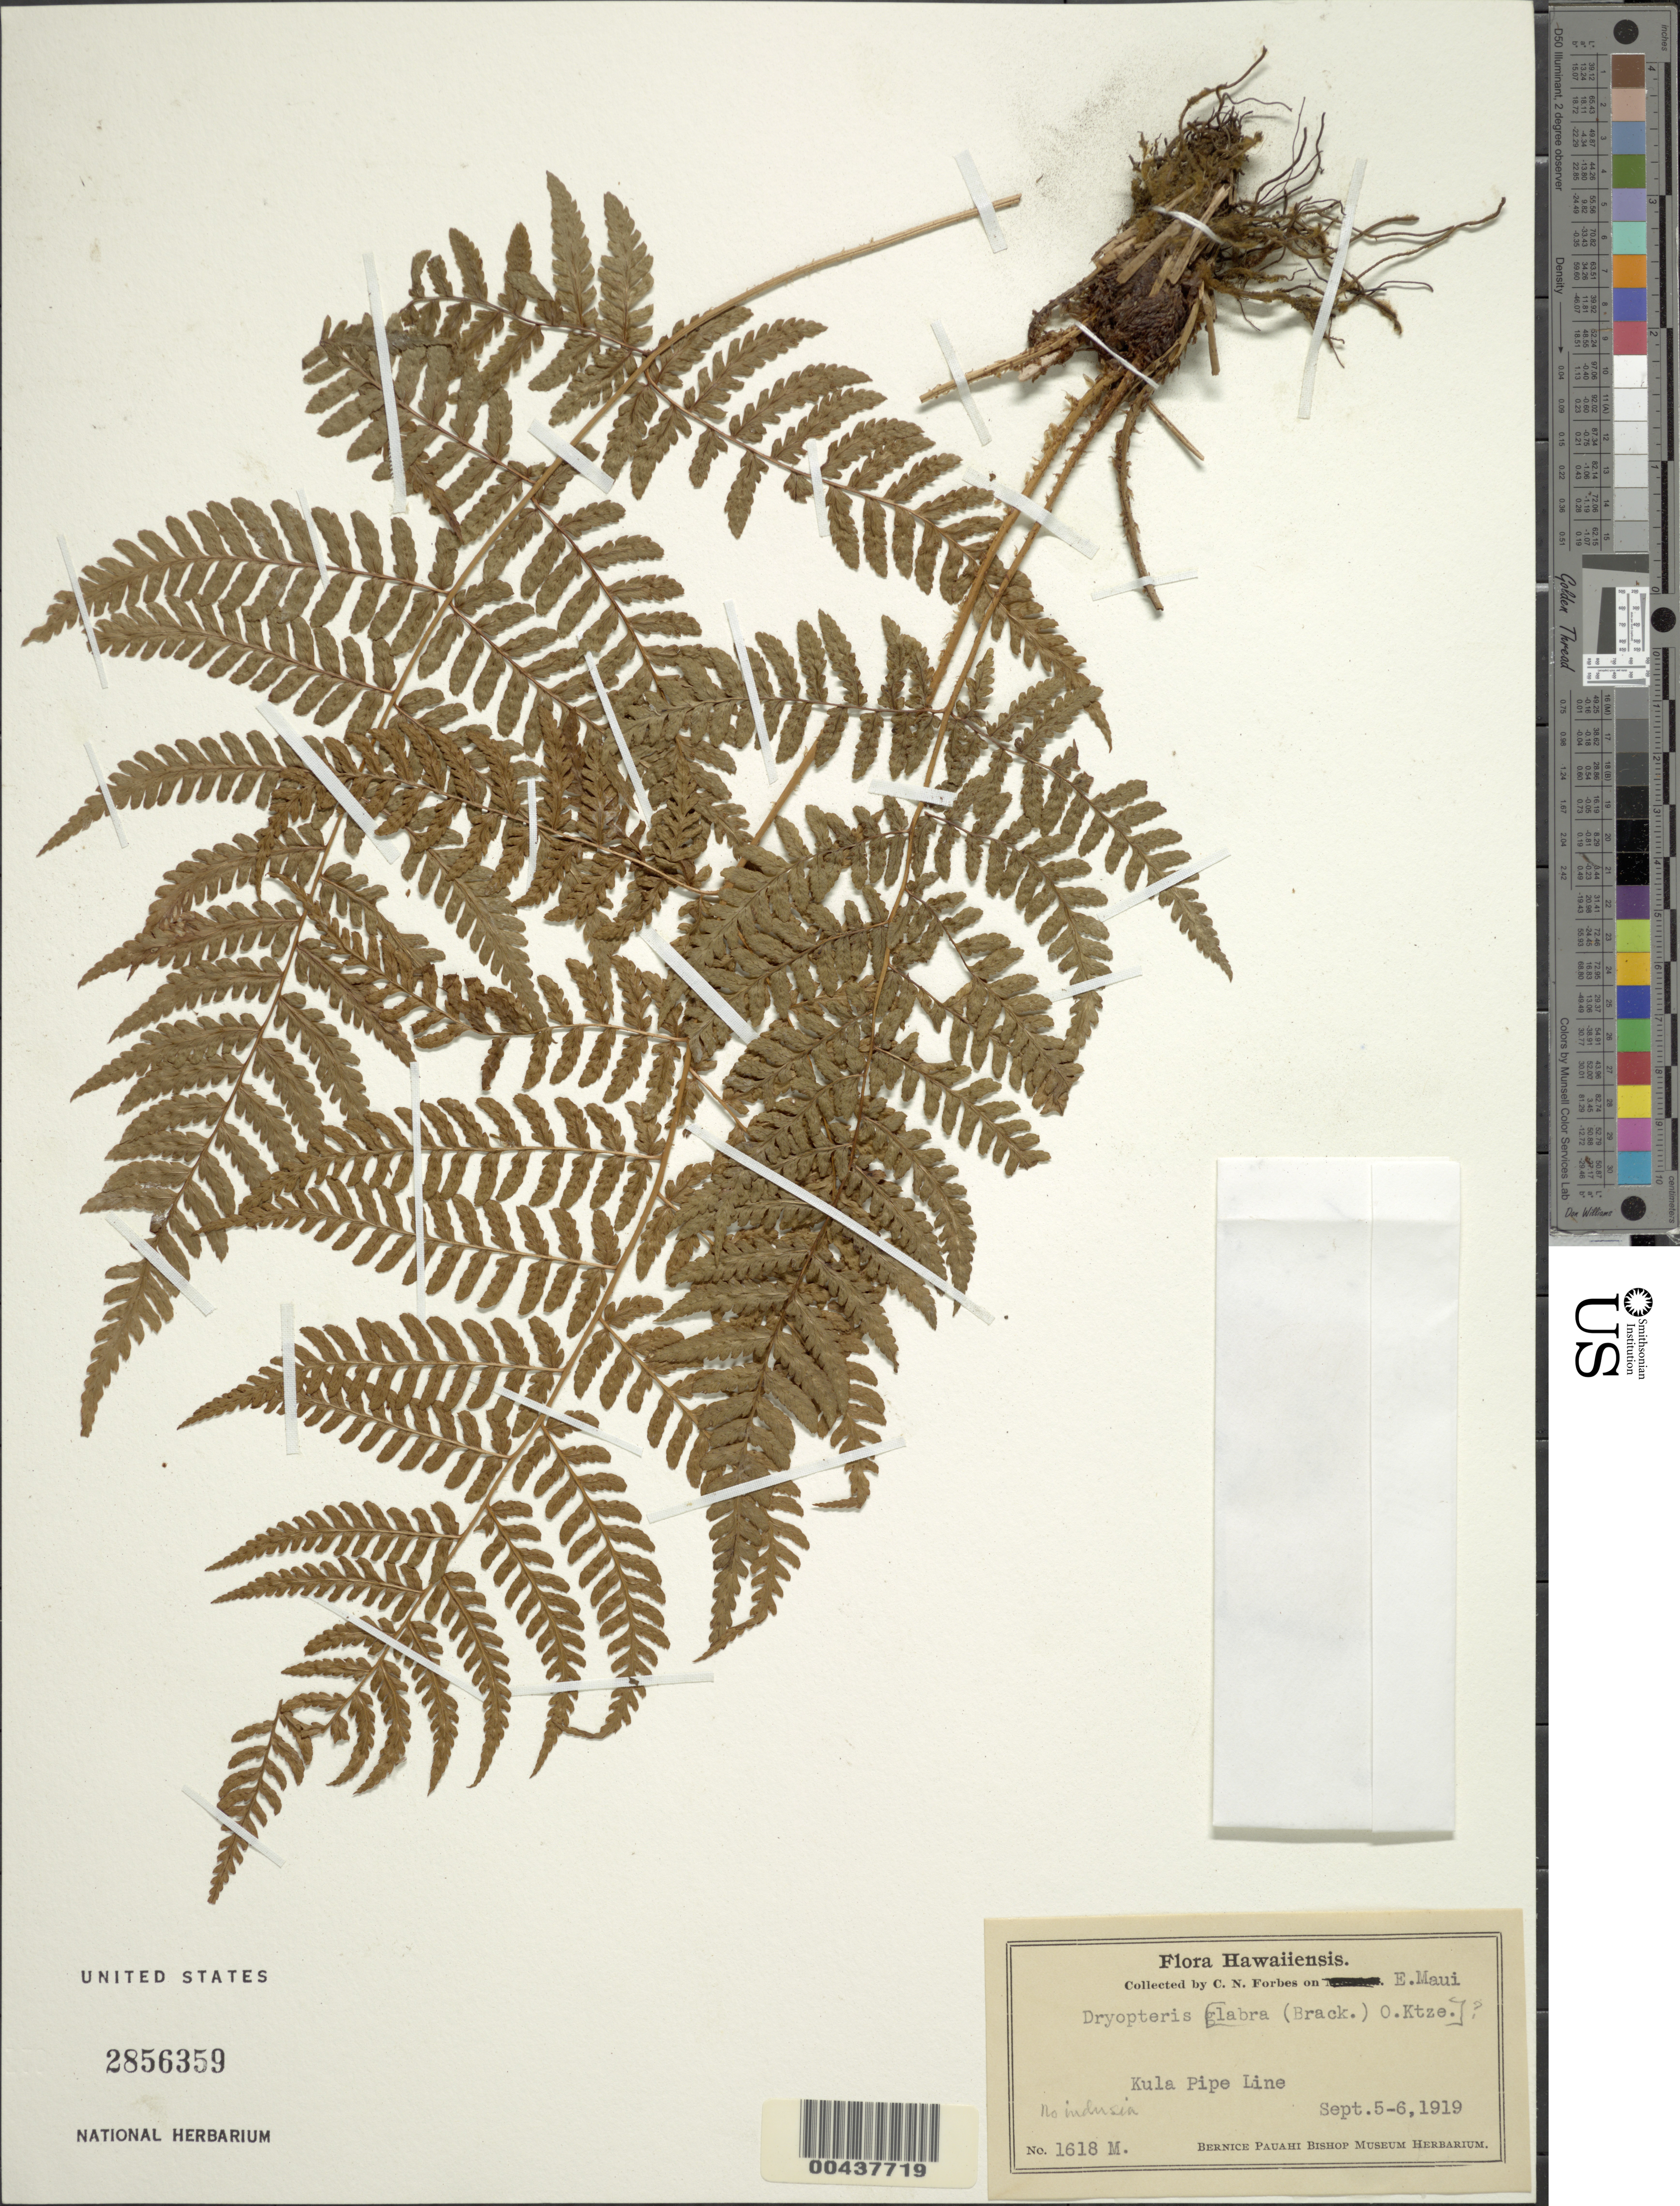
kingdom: Plantae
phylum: Tracheophyta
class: Polypodiopsida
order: Polypodiales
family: Dryopteridaceae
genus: Dryopteris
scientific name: Dryopteris crinalis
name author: C. Chr.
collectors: C. N. Forbes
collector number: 1618 M.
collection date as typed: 5 Sep 1919 to 6 Sep 1919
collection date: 1919-09-05/1919-09-06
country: United States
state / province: Hawaii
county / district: Maui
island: Maui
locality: Kula Pipe Line, E Maui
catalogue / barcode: US 2856359